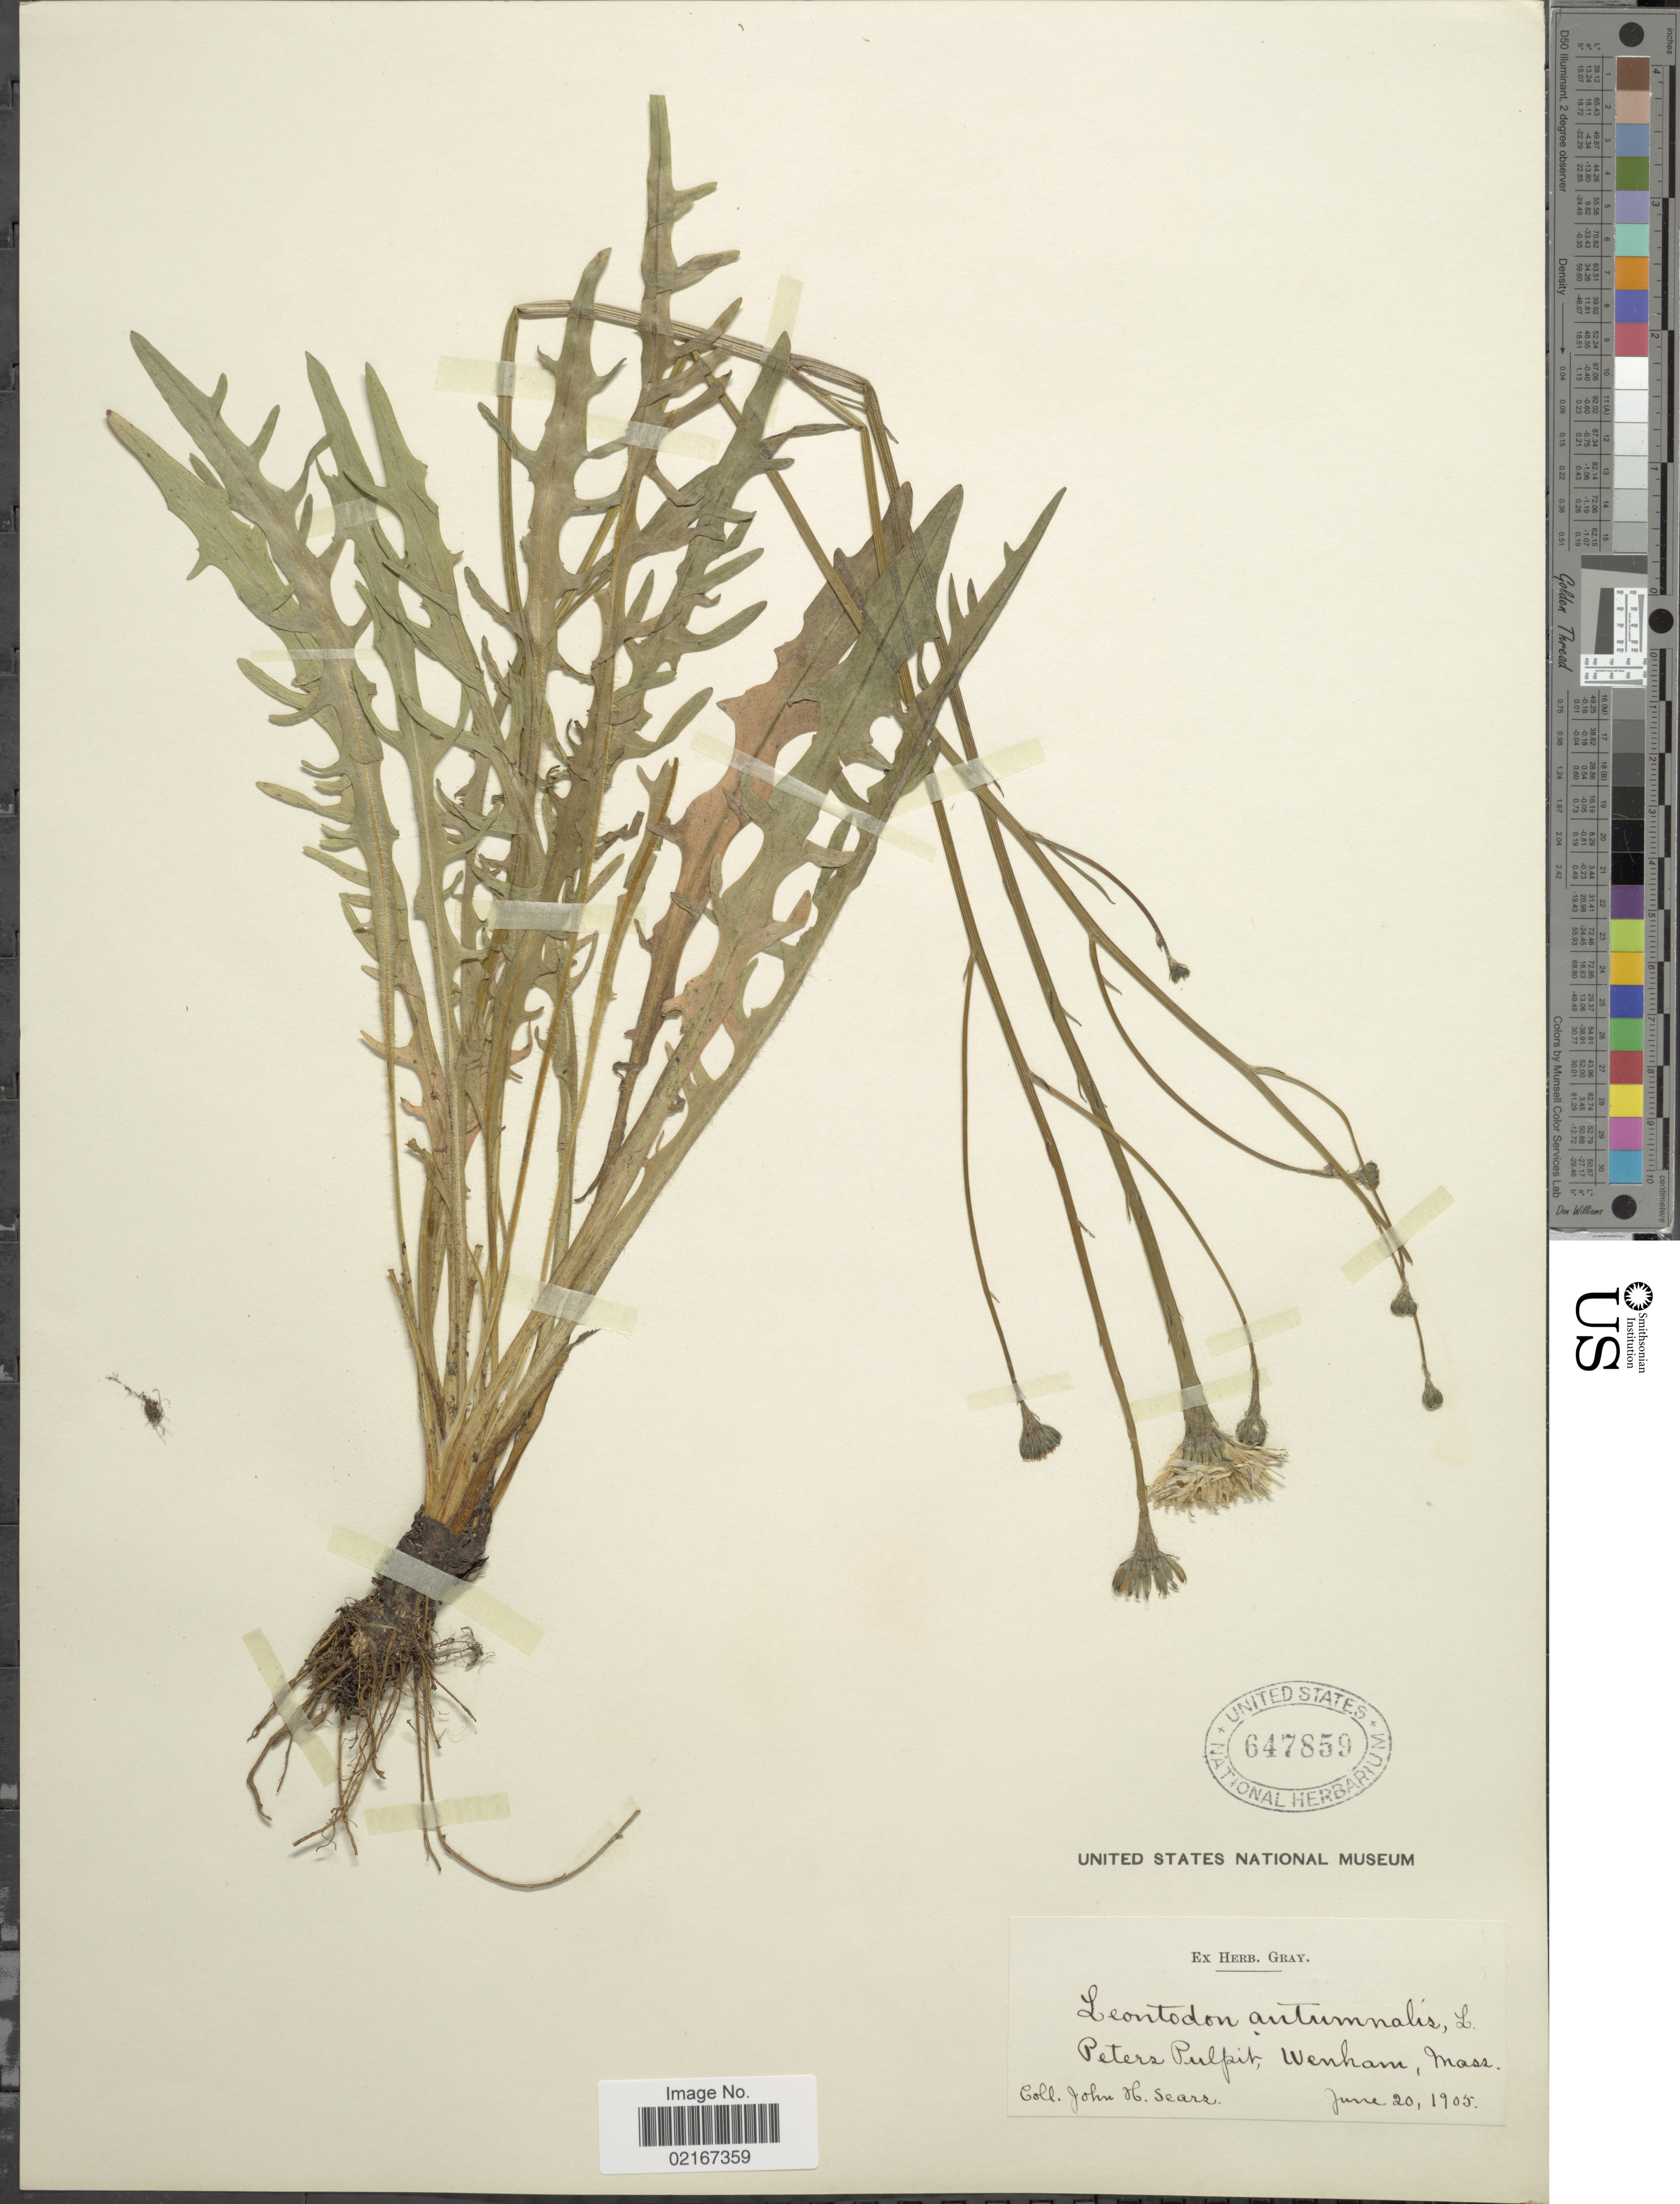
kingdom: Plantae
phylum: Tracheophyta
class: Magnoliopsida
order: Asterales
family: Asteraceae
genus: Scorzoneroides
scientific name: Scorzoneroides autumnalis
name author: (L.) Moench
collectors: J. Sears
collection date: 1905-06-20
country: United States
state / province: Massachusetts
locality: Peters Pulpit, Wenham, Mass.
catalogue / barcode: US 647859